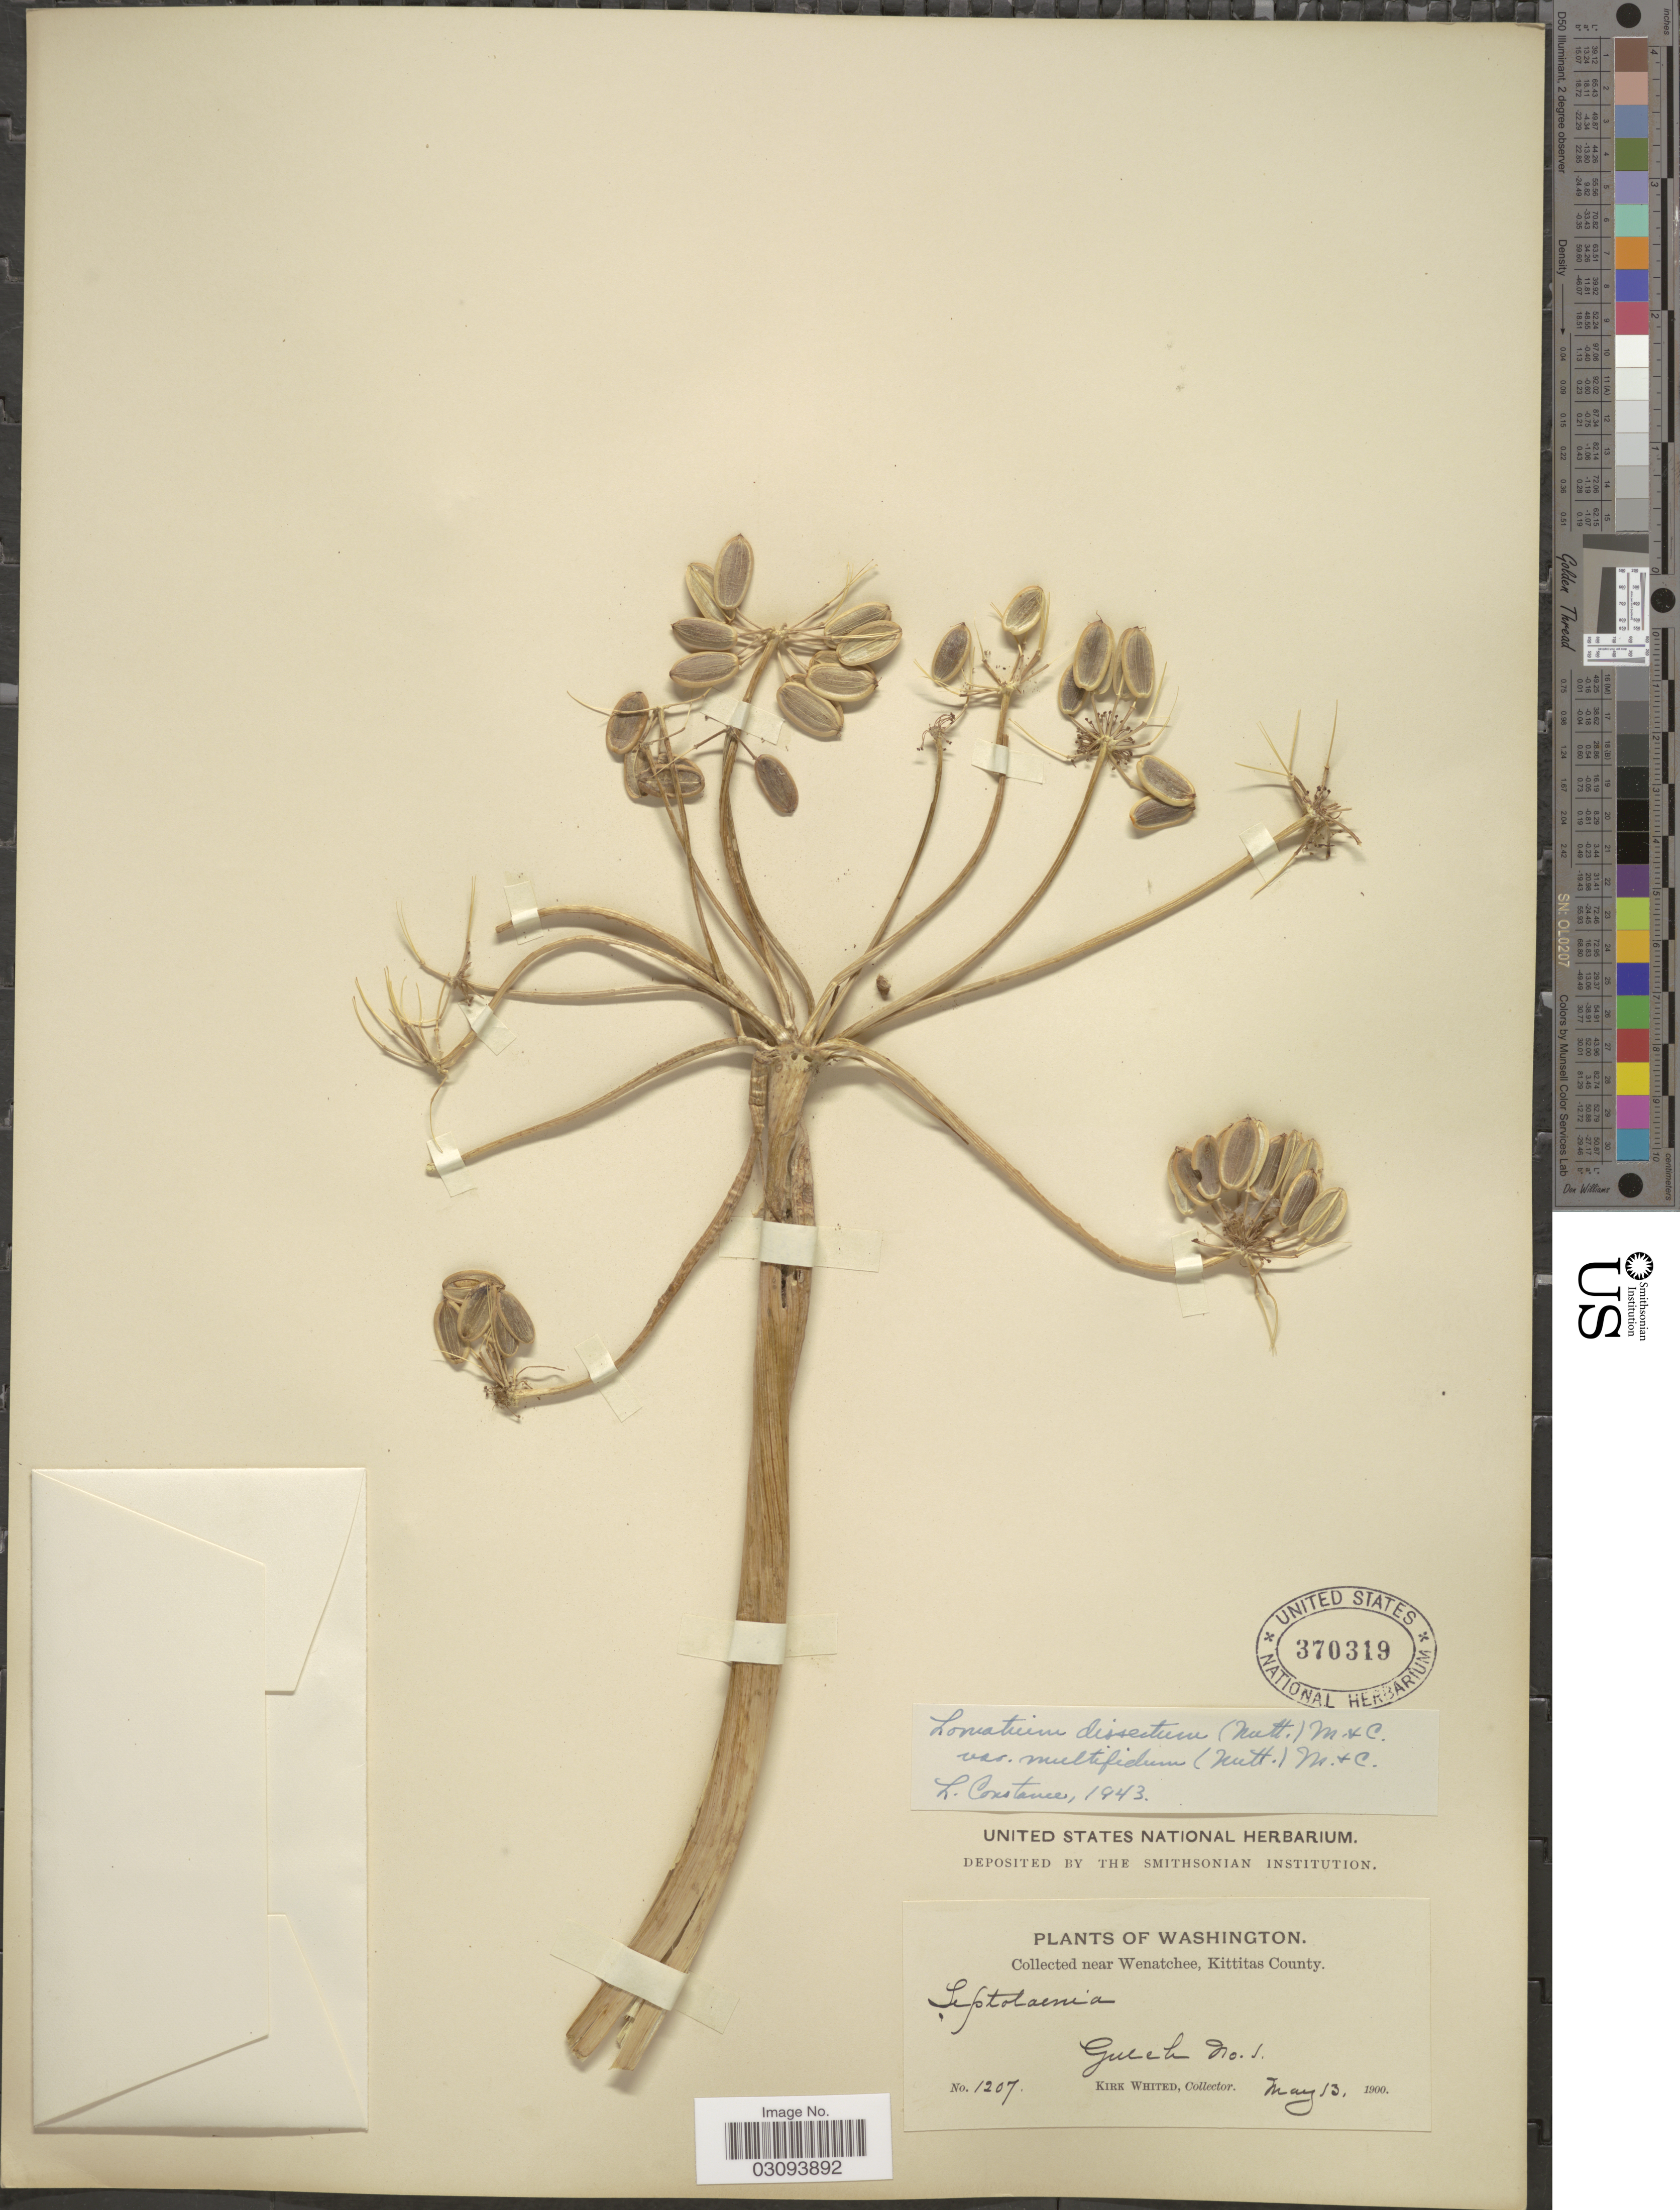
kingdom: Plantae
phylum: Tracheophyta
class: Magnoliopsida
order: Apiales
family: Apiaceae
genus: Lomatium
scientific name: Lomatium dissectum var. multifidum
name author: (Nutt.) Mathias & Constance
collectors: K. Whited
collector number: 1207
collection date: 1900-05-13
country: United States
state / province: Washington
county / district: Kittitas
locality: Near Wenatchee, Kittitas County. Gulch No. 1.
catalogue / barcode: US 370319